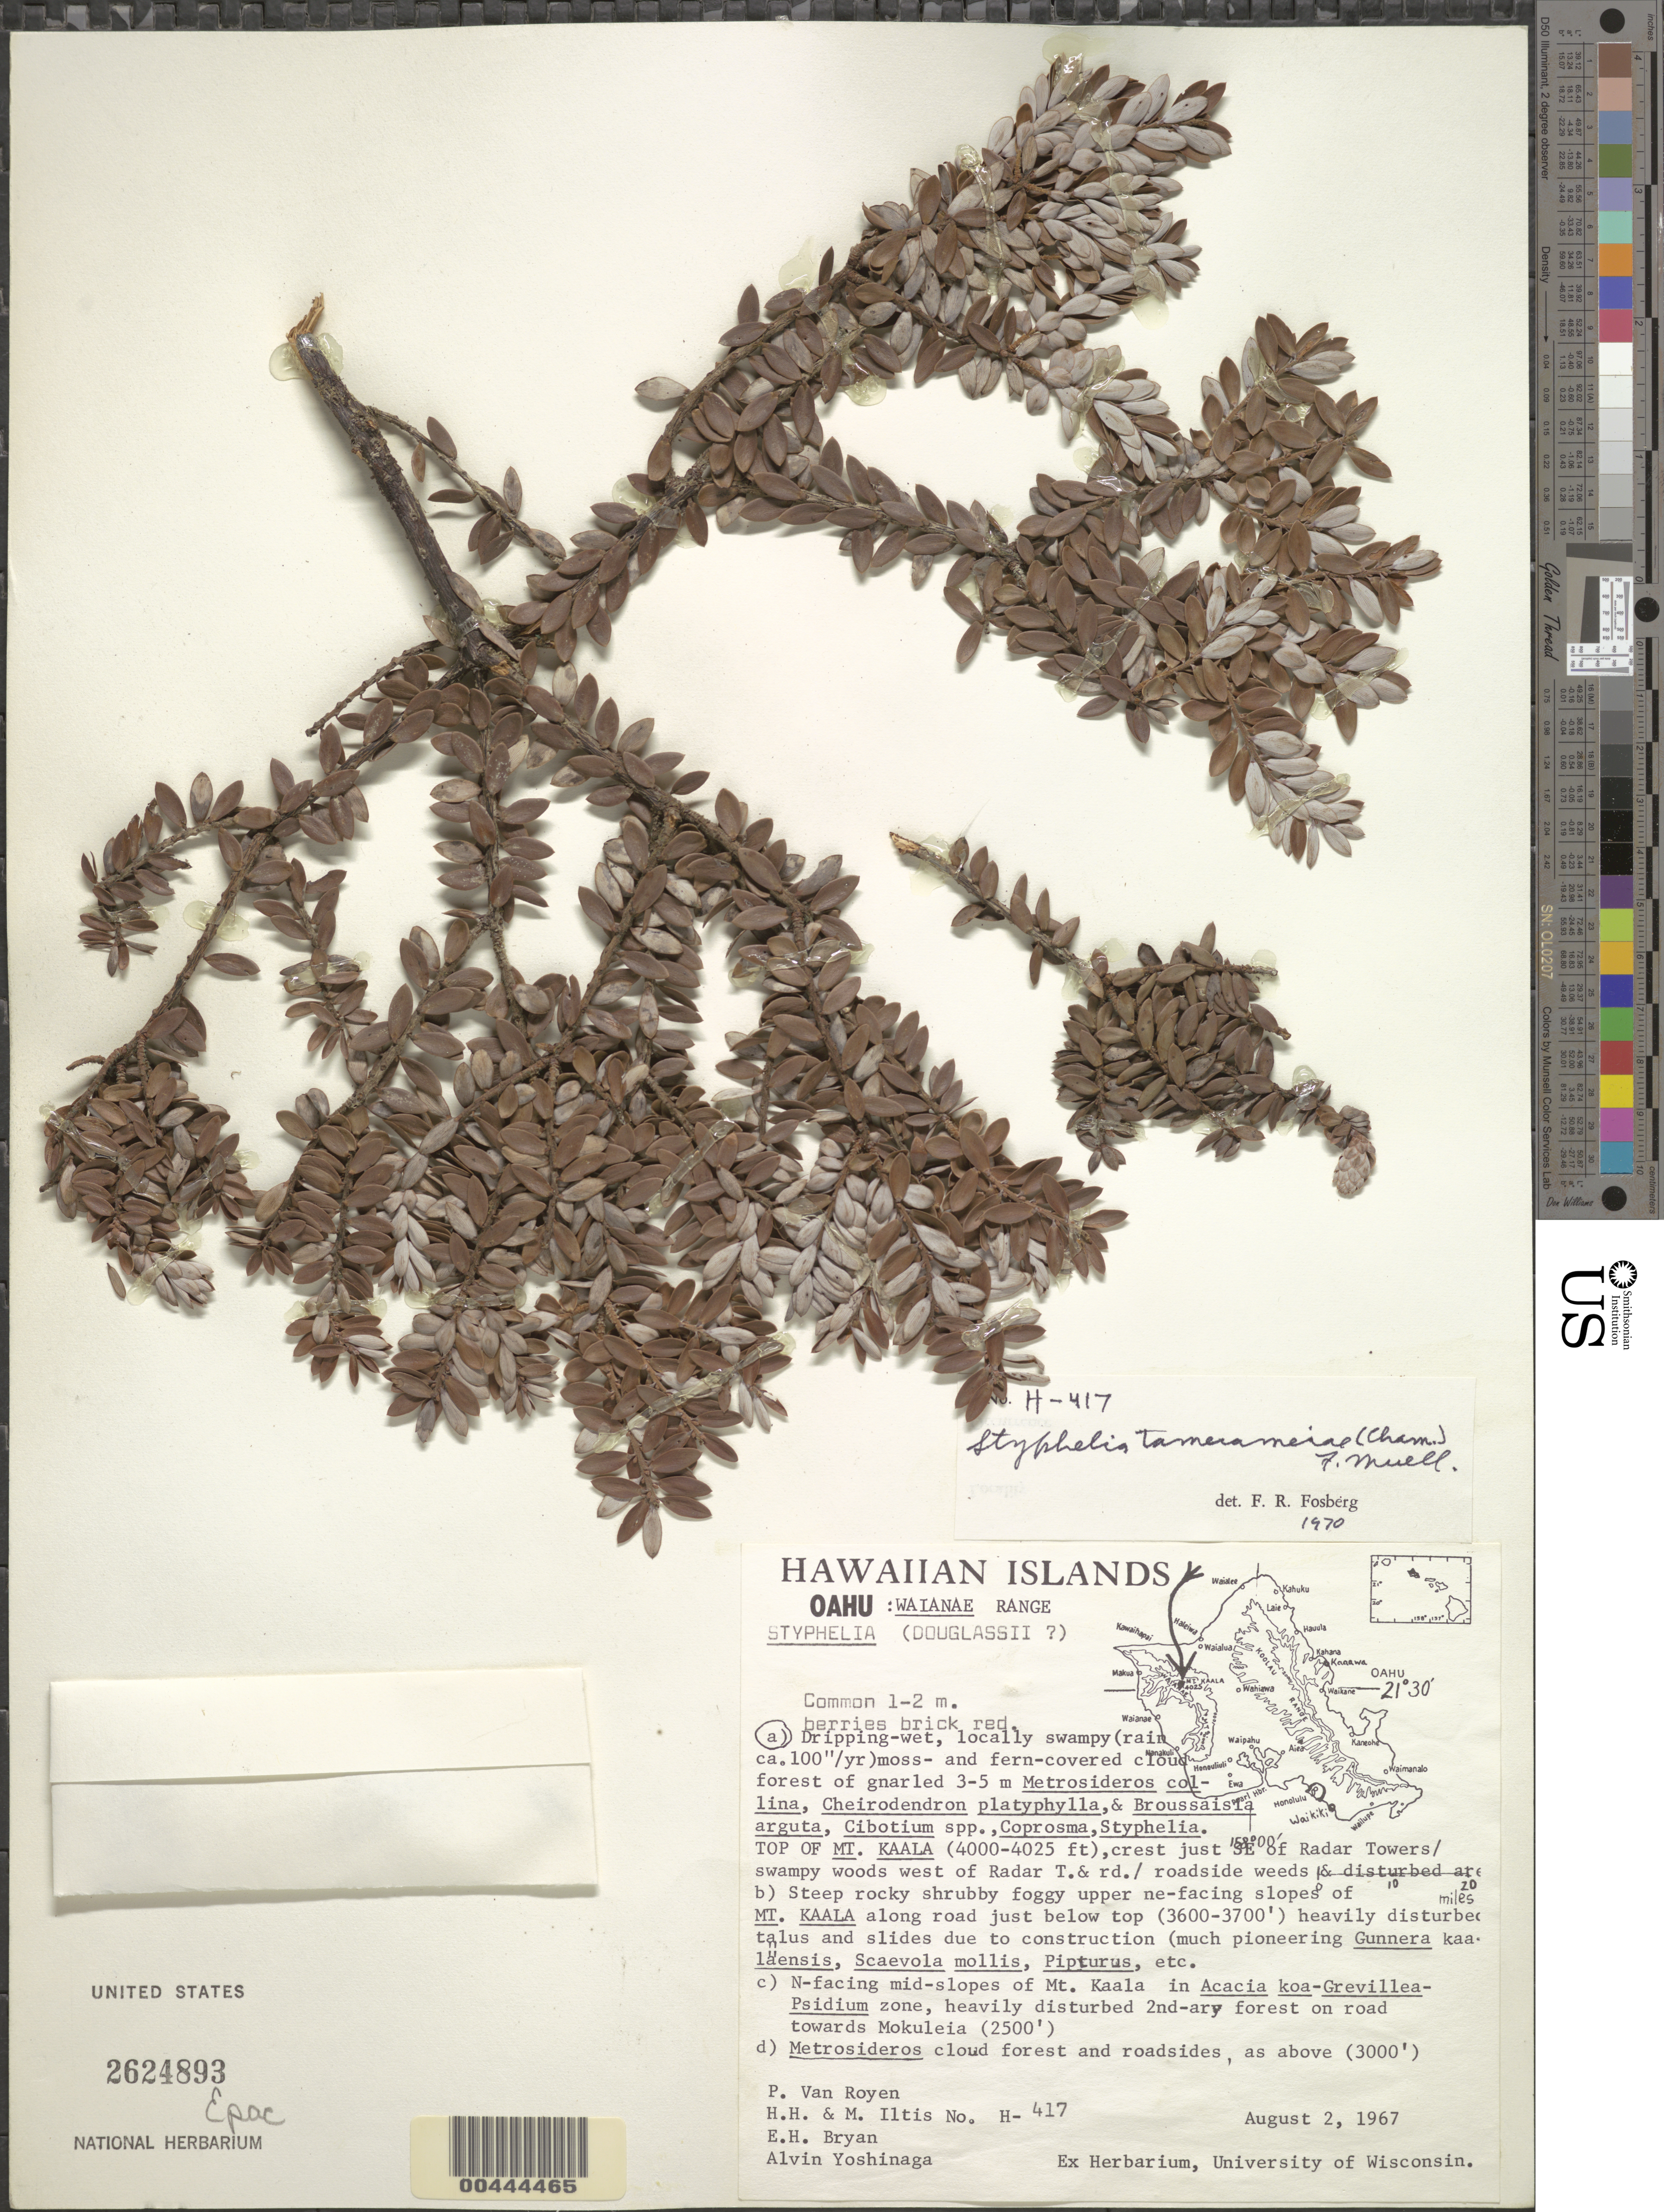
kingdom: Plantae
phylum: Tracheophyta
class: Magnoliopsida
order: Ericales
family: Ericaceae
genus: Leptecophylla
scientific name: Leptecophylla tameiameiae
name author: (Cham. & Schltdl.) C.M. Weiller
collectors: P. van Royen, H. H. Iltis, M. G. Iltis & E. Bryan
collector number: H-417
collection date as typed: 2 Aug 1967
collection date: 1967-08-02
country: United States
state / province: Hawaii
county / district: Honolulu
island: Oahu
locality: Waianae Range, top of Mt. Kaala, crest just SE of Radar Towers, swampy woods W of Radar Tower and Road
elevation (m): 1219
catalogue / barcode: US 2624893